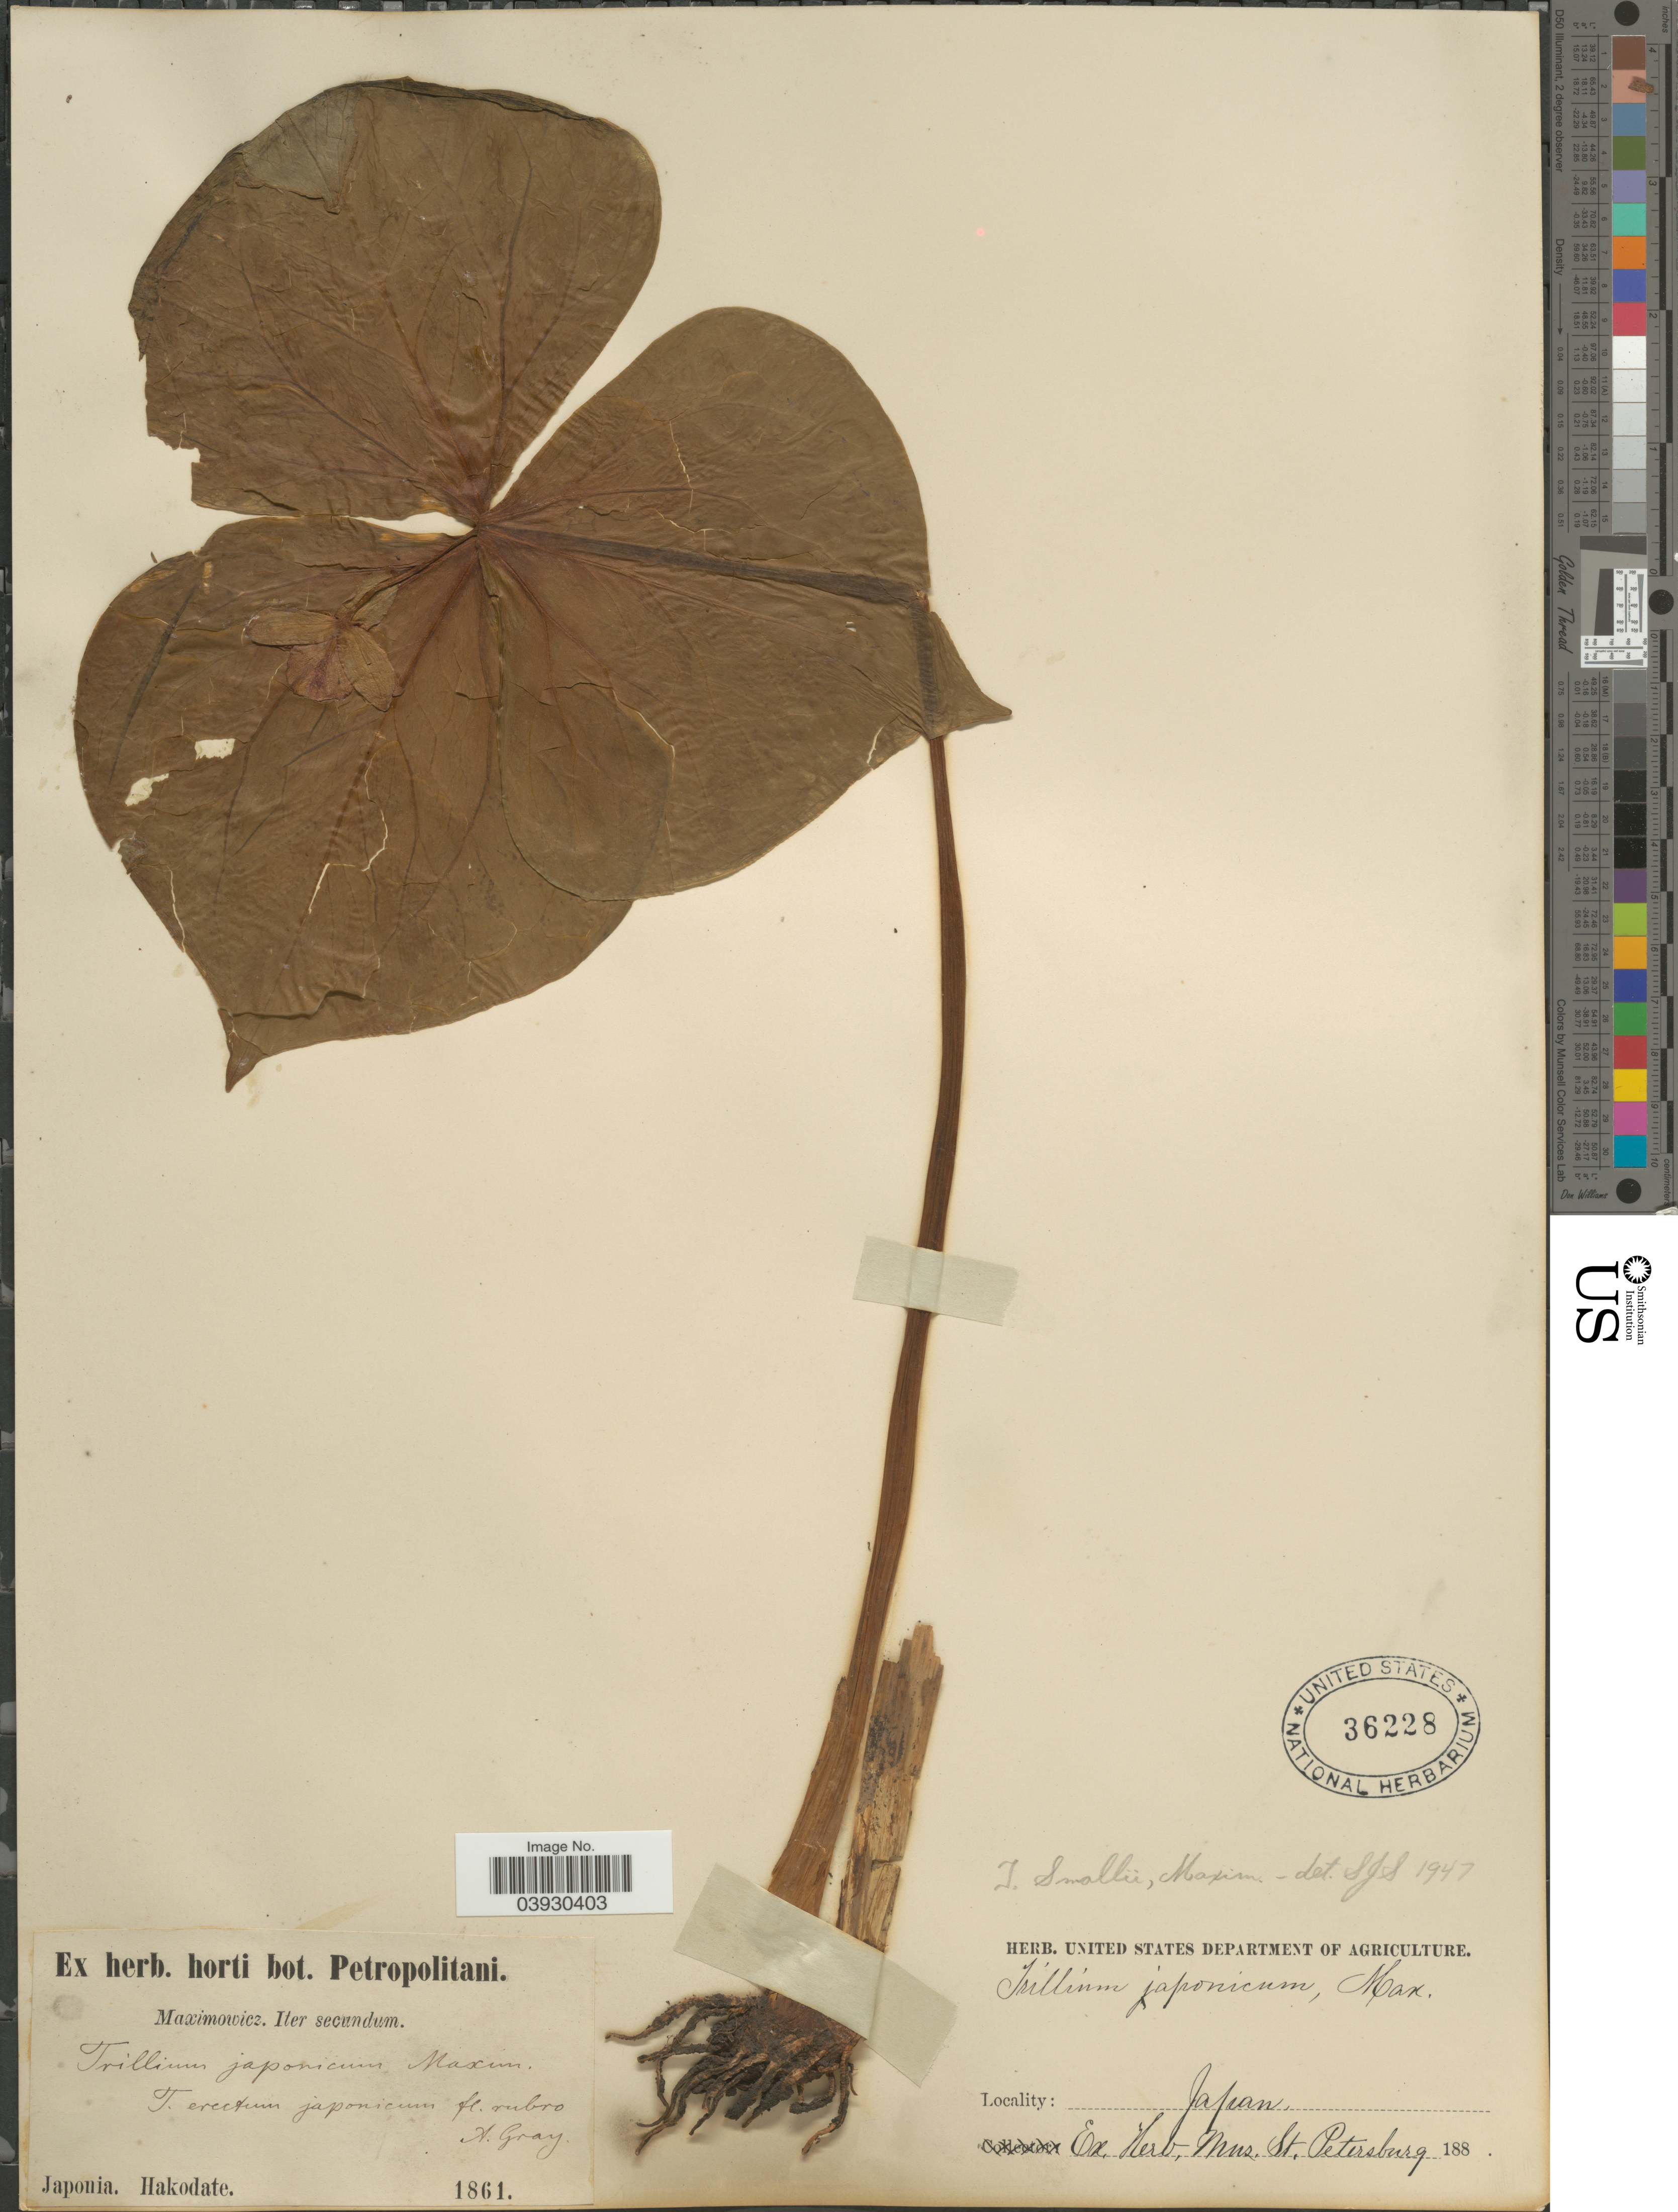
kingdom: Plantae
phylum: Tracheophyta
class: Liliopsida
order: Liliales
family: Melanthiaceae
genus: Trillium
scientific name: Trillium smallii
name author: Maxim.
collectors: Maximowicz, --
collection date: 1861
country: Japan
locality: Hakodate.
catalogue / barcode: US 36228